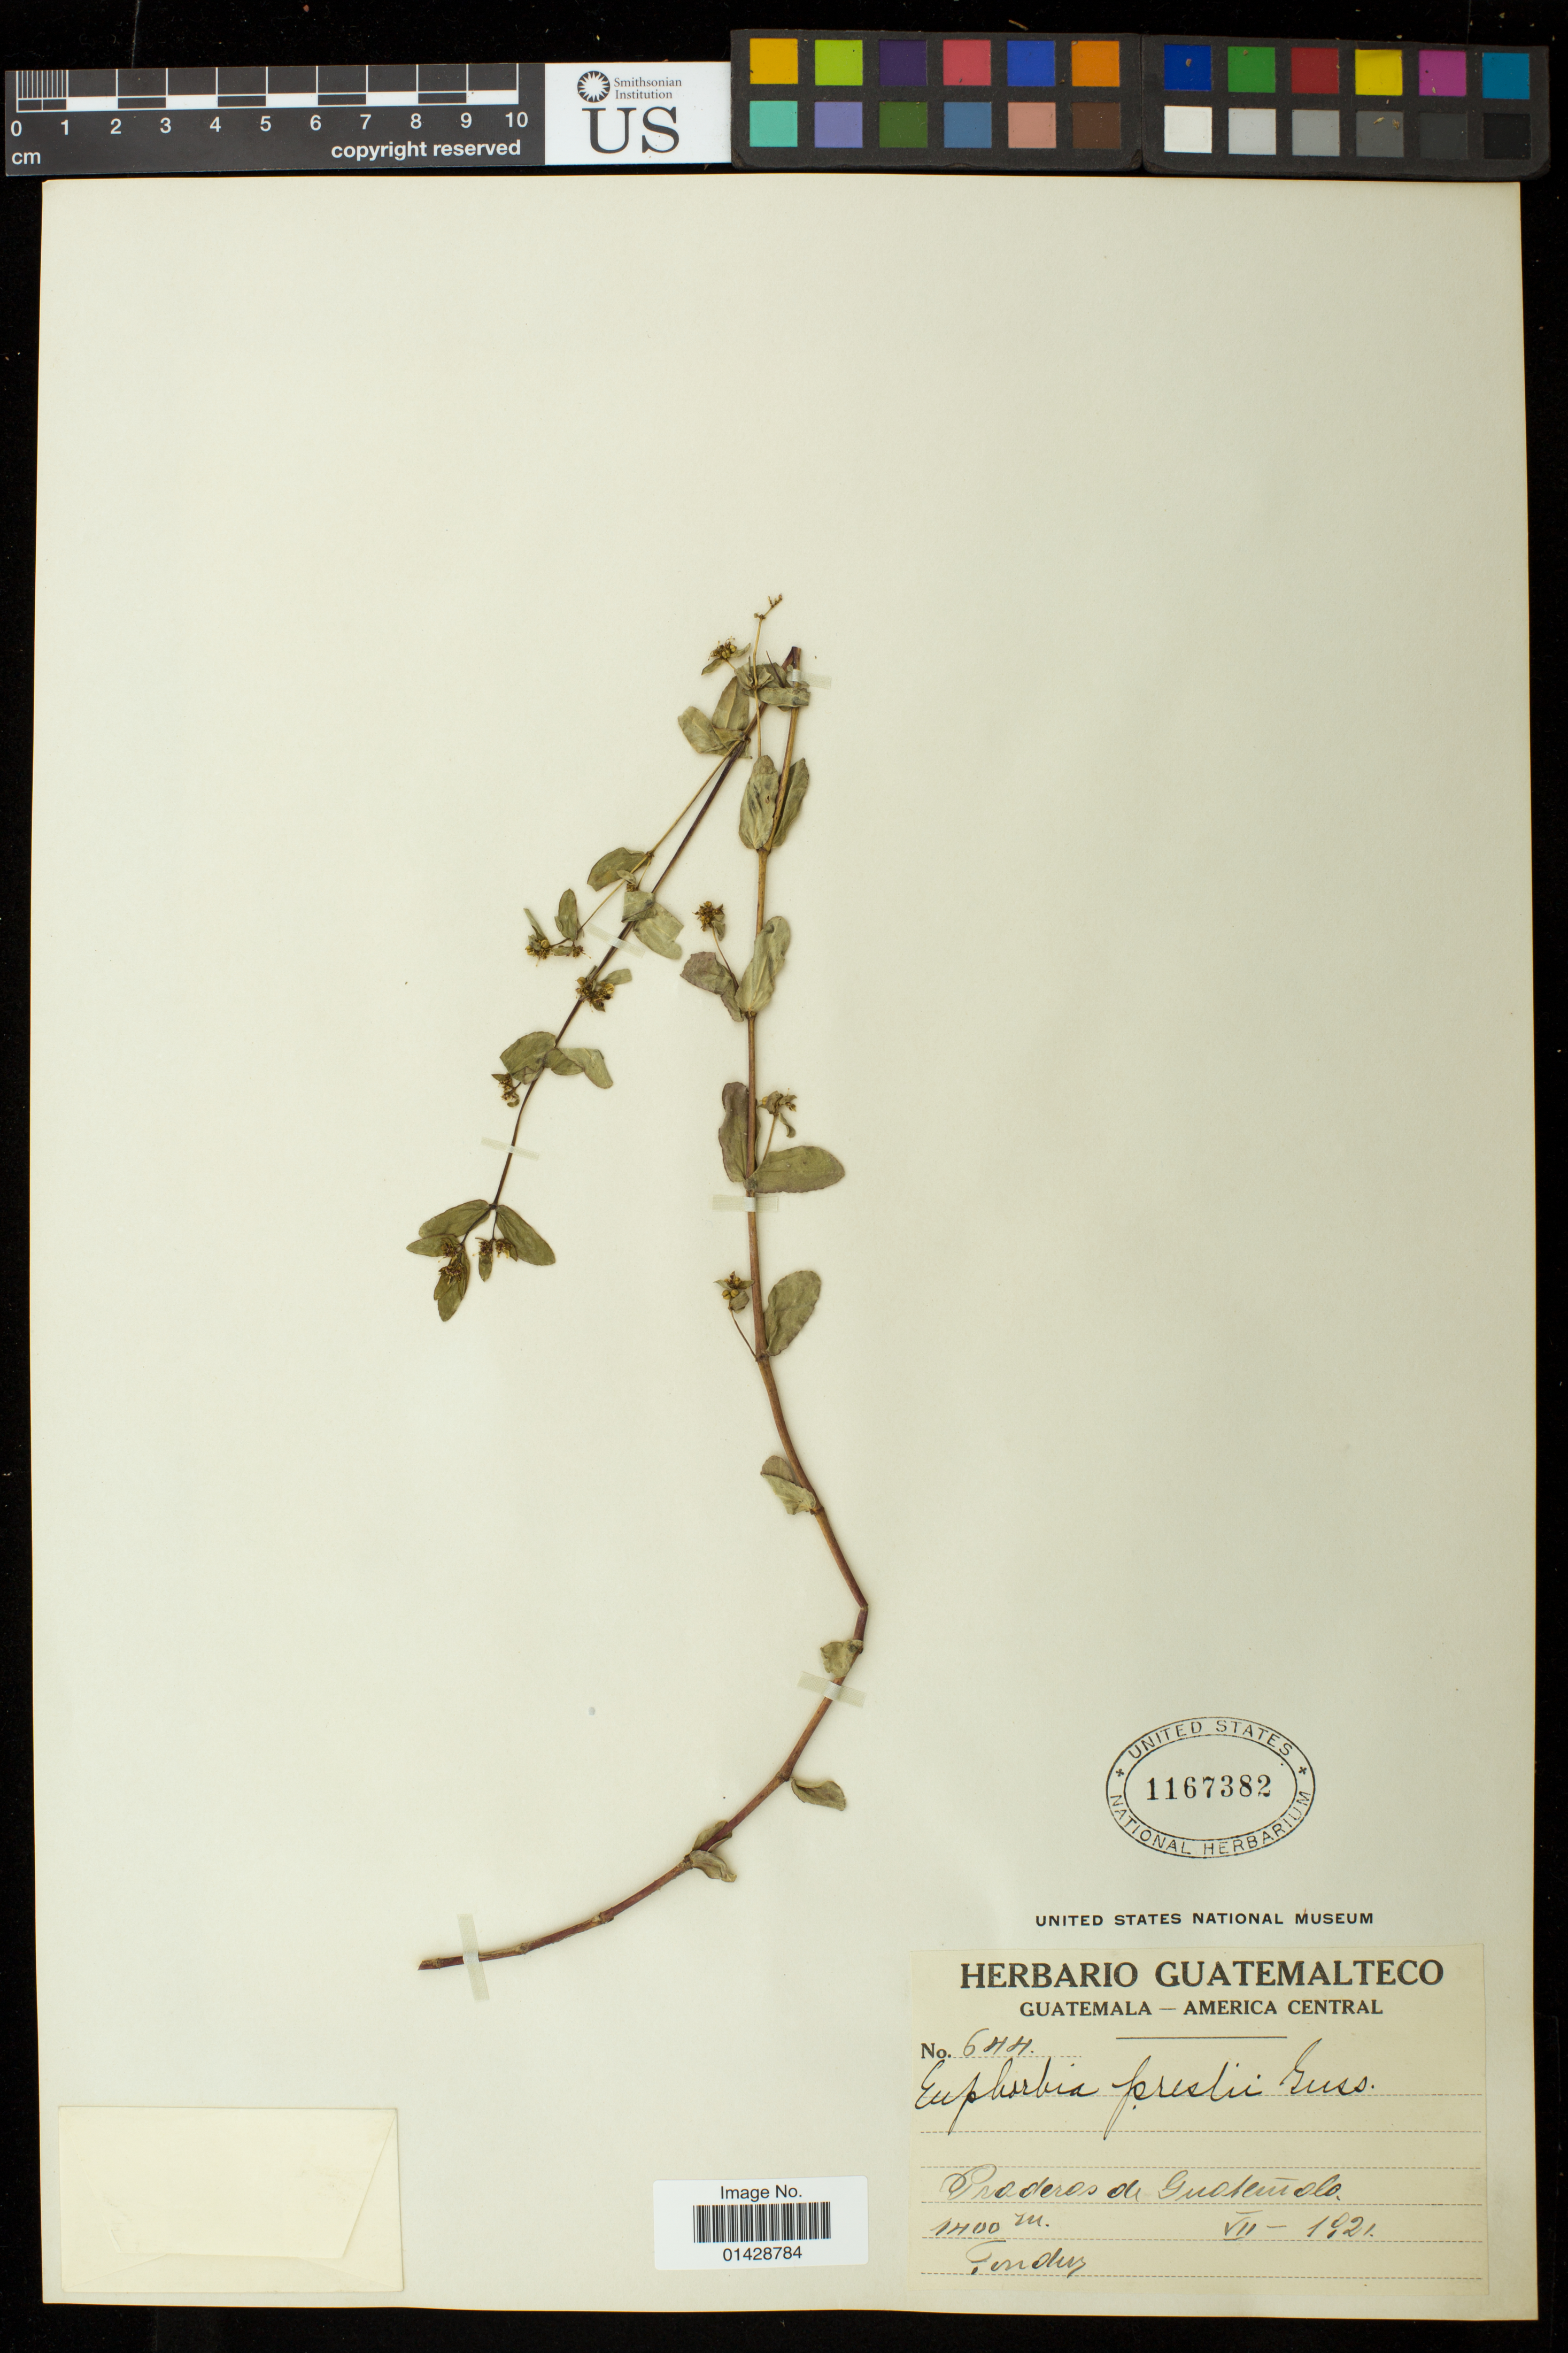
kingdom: Plantae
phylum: Tracheophyta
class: Magnoliopsida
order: Malpighiales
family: Euphorbiaceae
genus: Euphorbia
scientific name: Euphorbia maculata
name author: L.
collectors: A. Tonduz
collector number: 644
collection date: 1921-07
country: Guatemala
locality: Praderos [prairies] de Guatemala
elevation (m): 1400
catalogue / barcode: US 1167382